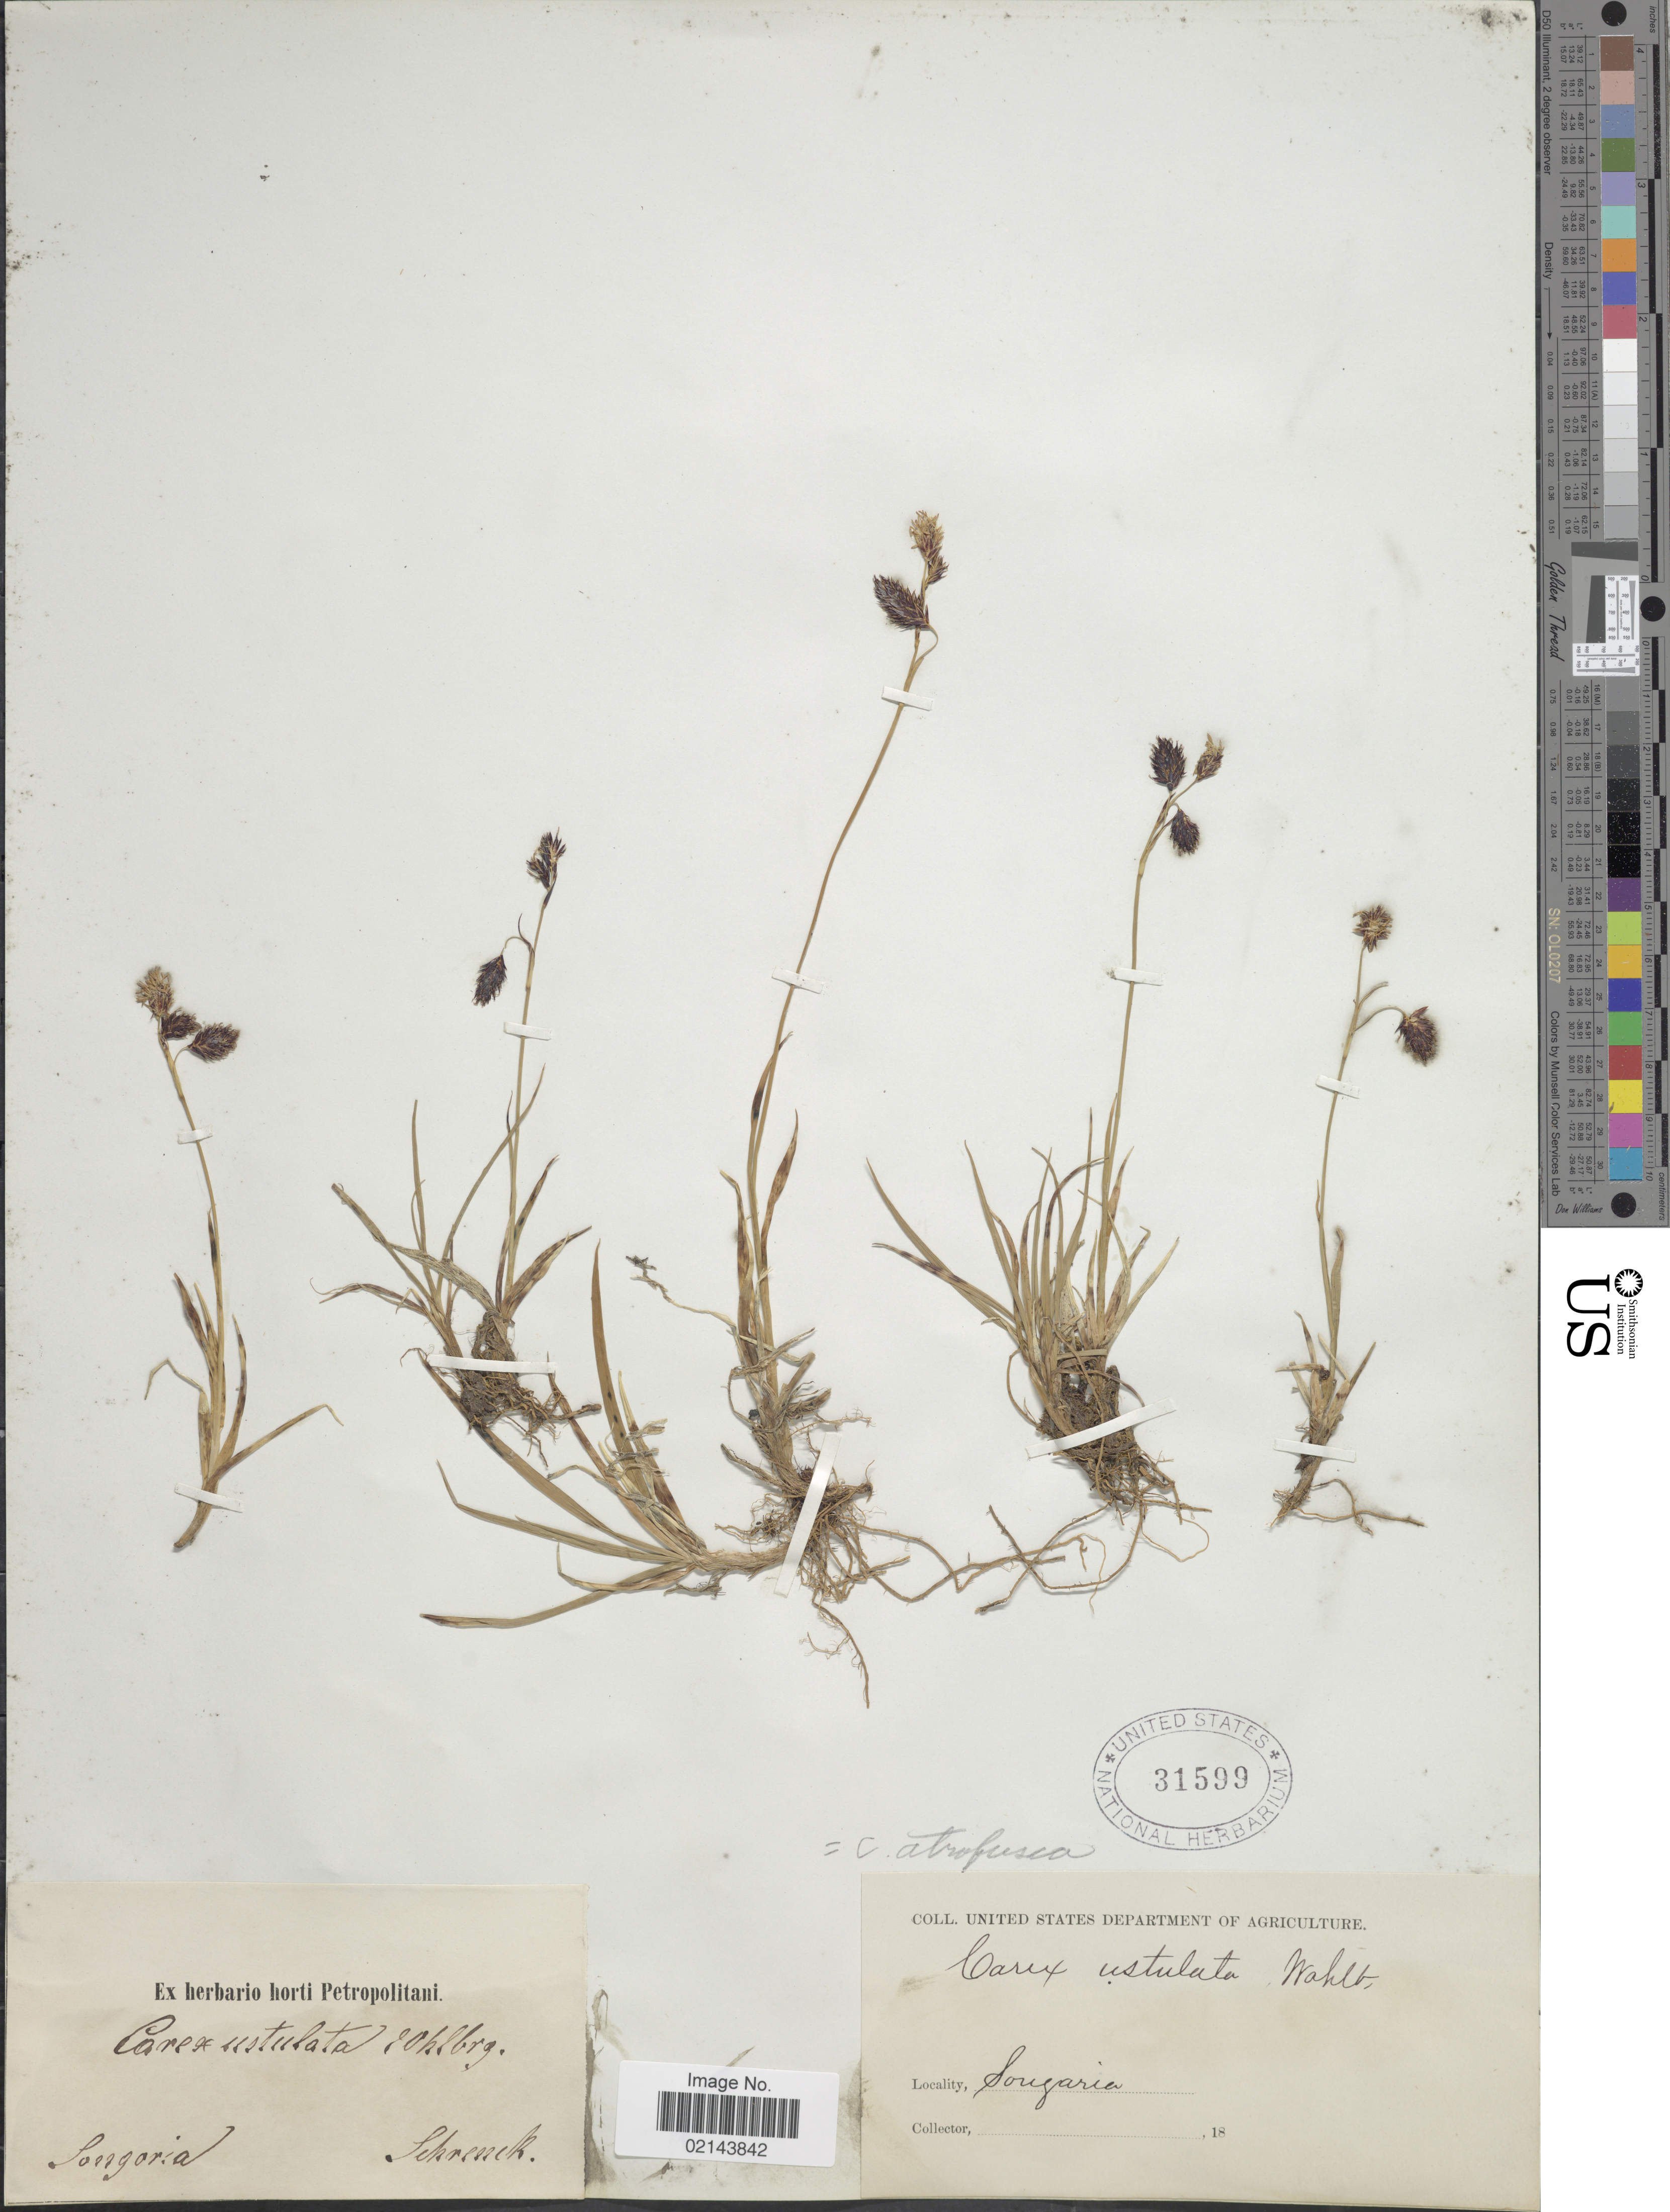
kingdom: Plantae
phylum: Tracheophyta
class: Liliopsida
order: Poales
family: Cyperaceae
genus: Carex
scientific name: Carex atrofusca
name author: Schkuhr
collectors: -- Schrenck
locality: Sougaria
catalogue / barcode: US 31599